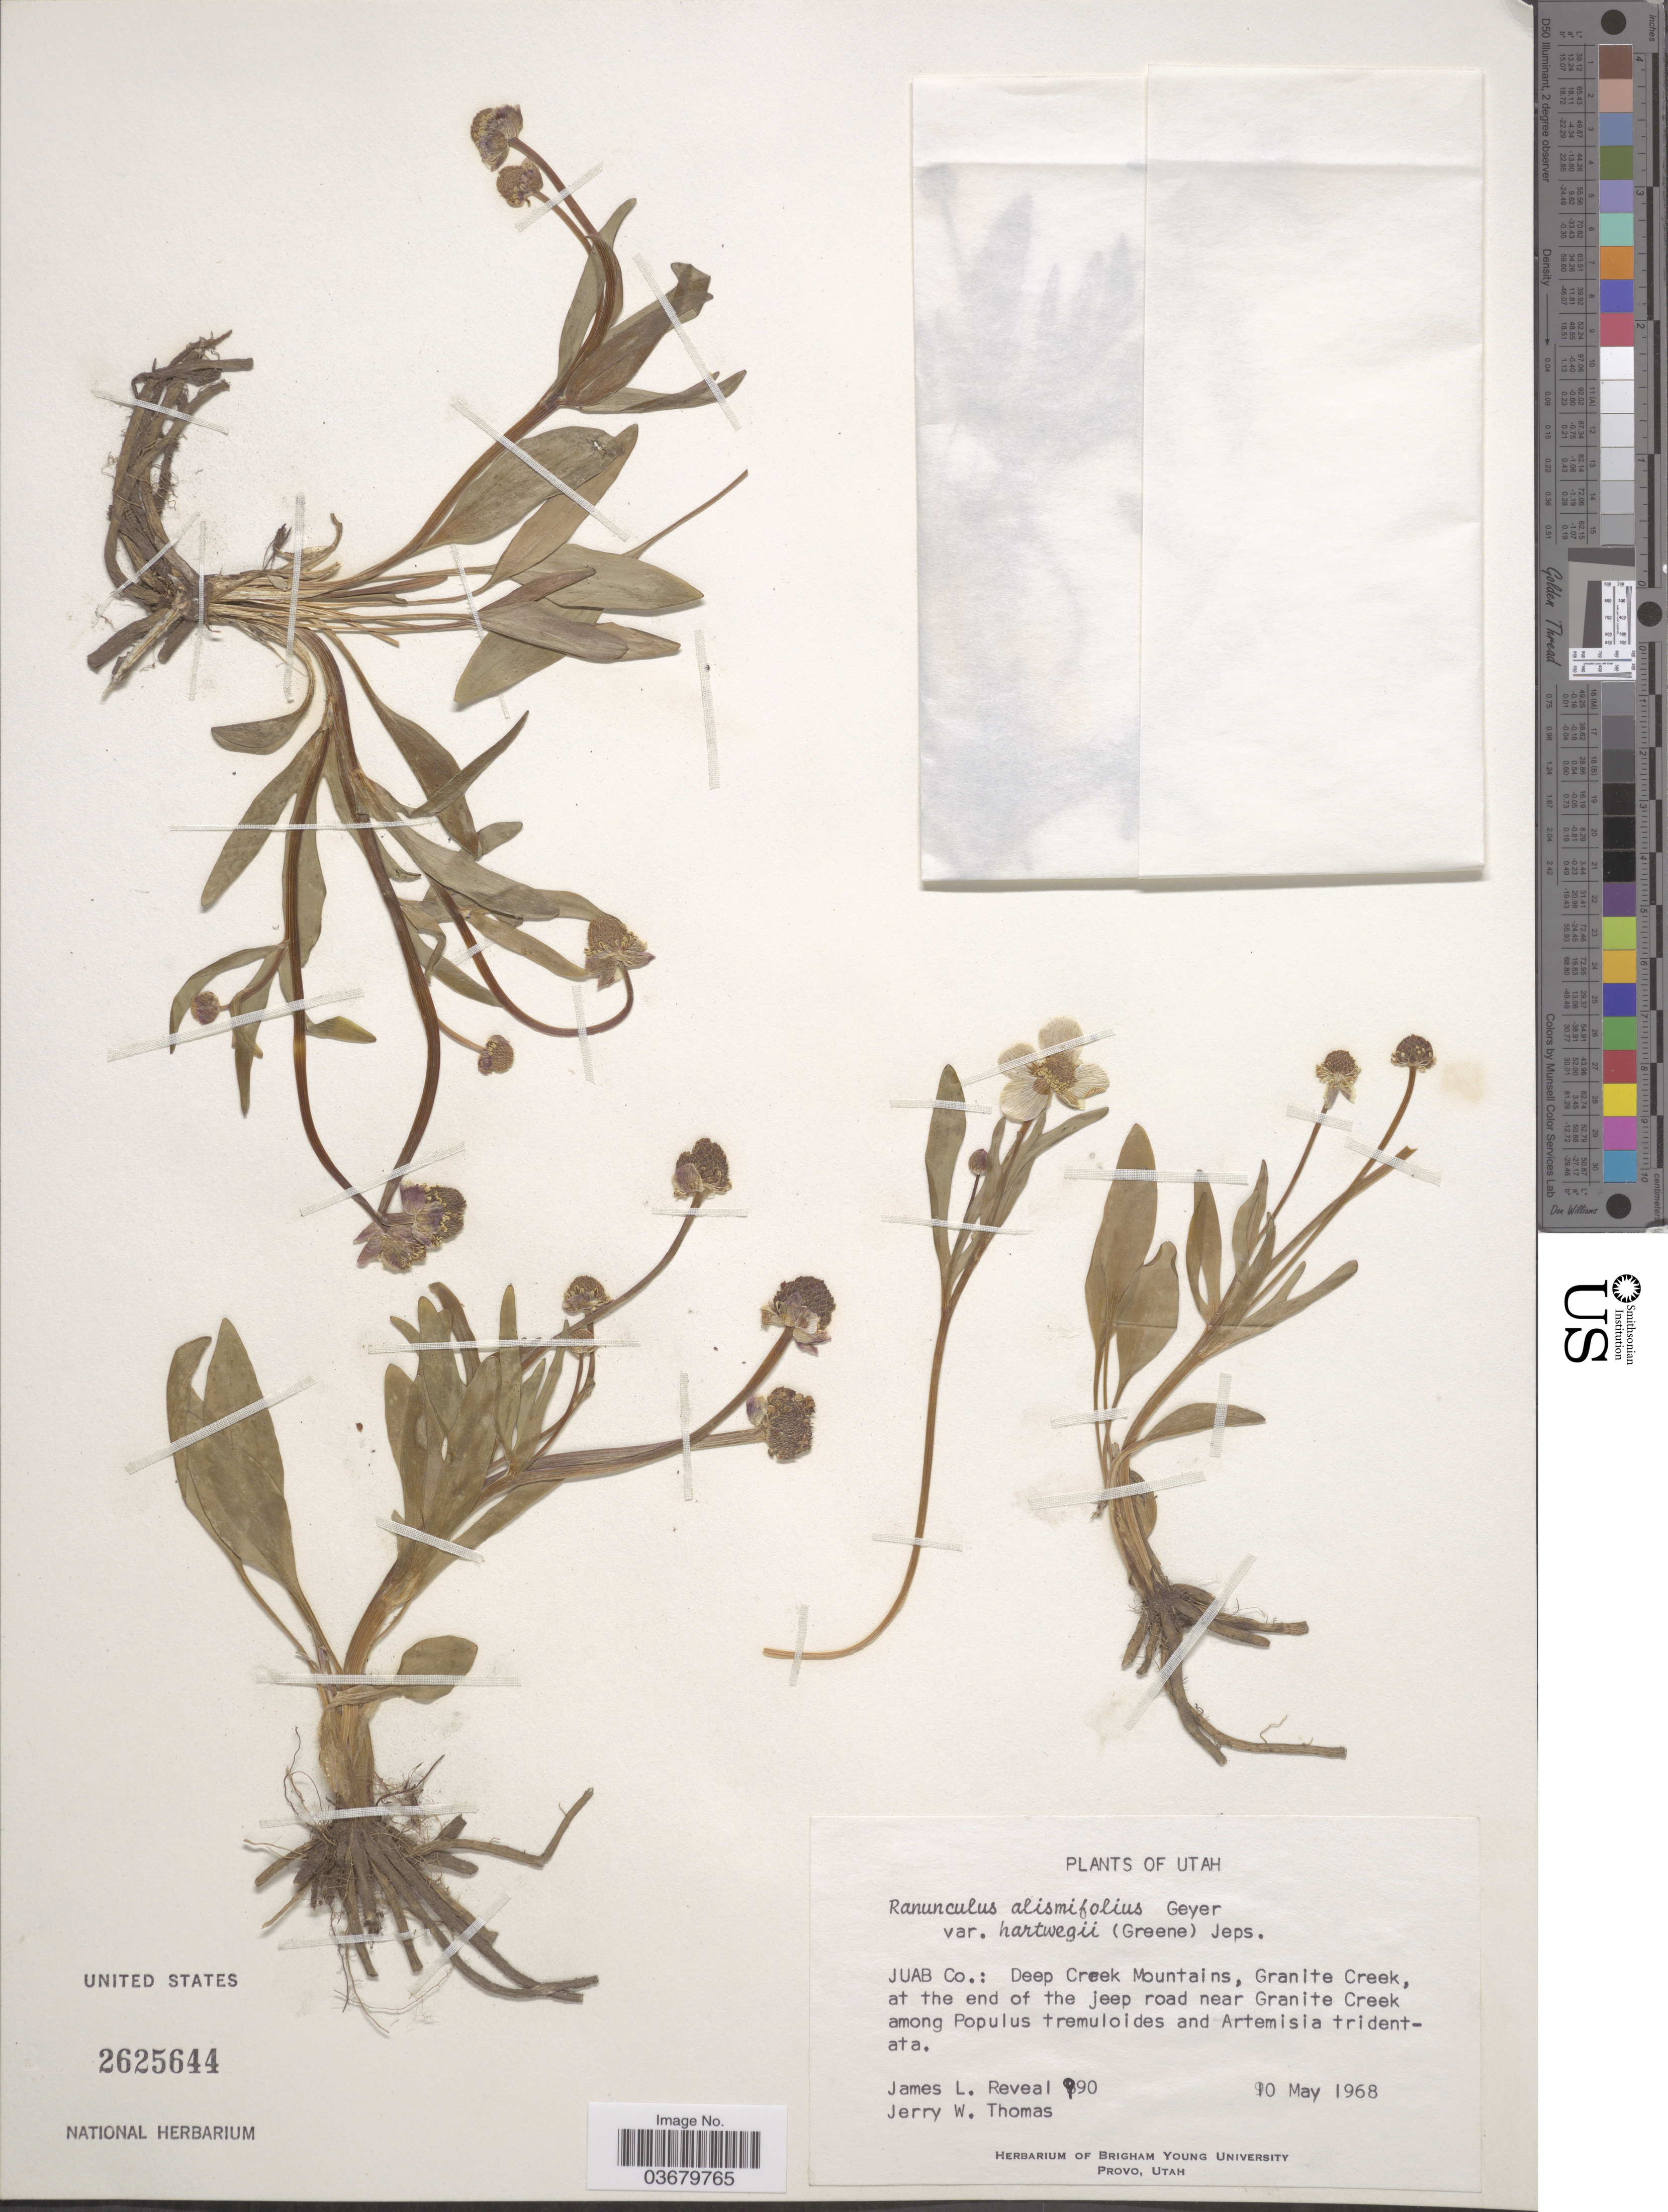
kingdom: Plantae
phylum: Tracheophyta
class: Magnoliopsida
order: Ranunculales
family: Ranunculaceae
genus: Ranunculus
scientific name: Ranunculus alismifolius var. hartwegii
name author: (Greene) Jeps.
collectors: J. L. Reveal & J. W. Thomas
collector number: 990*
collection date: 1968-05-10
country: United States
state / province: Utah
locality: Juab Co.: Deep Creek Mountains, Granite Creek, at the end of the jeep road near Granite Creek.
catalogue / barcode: US 2625644